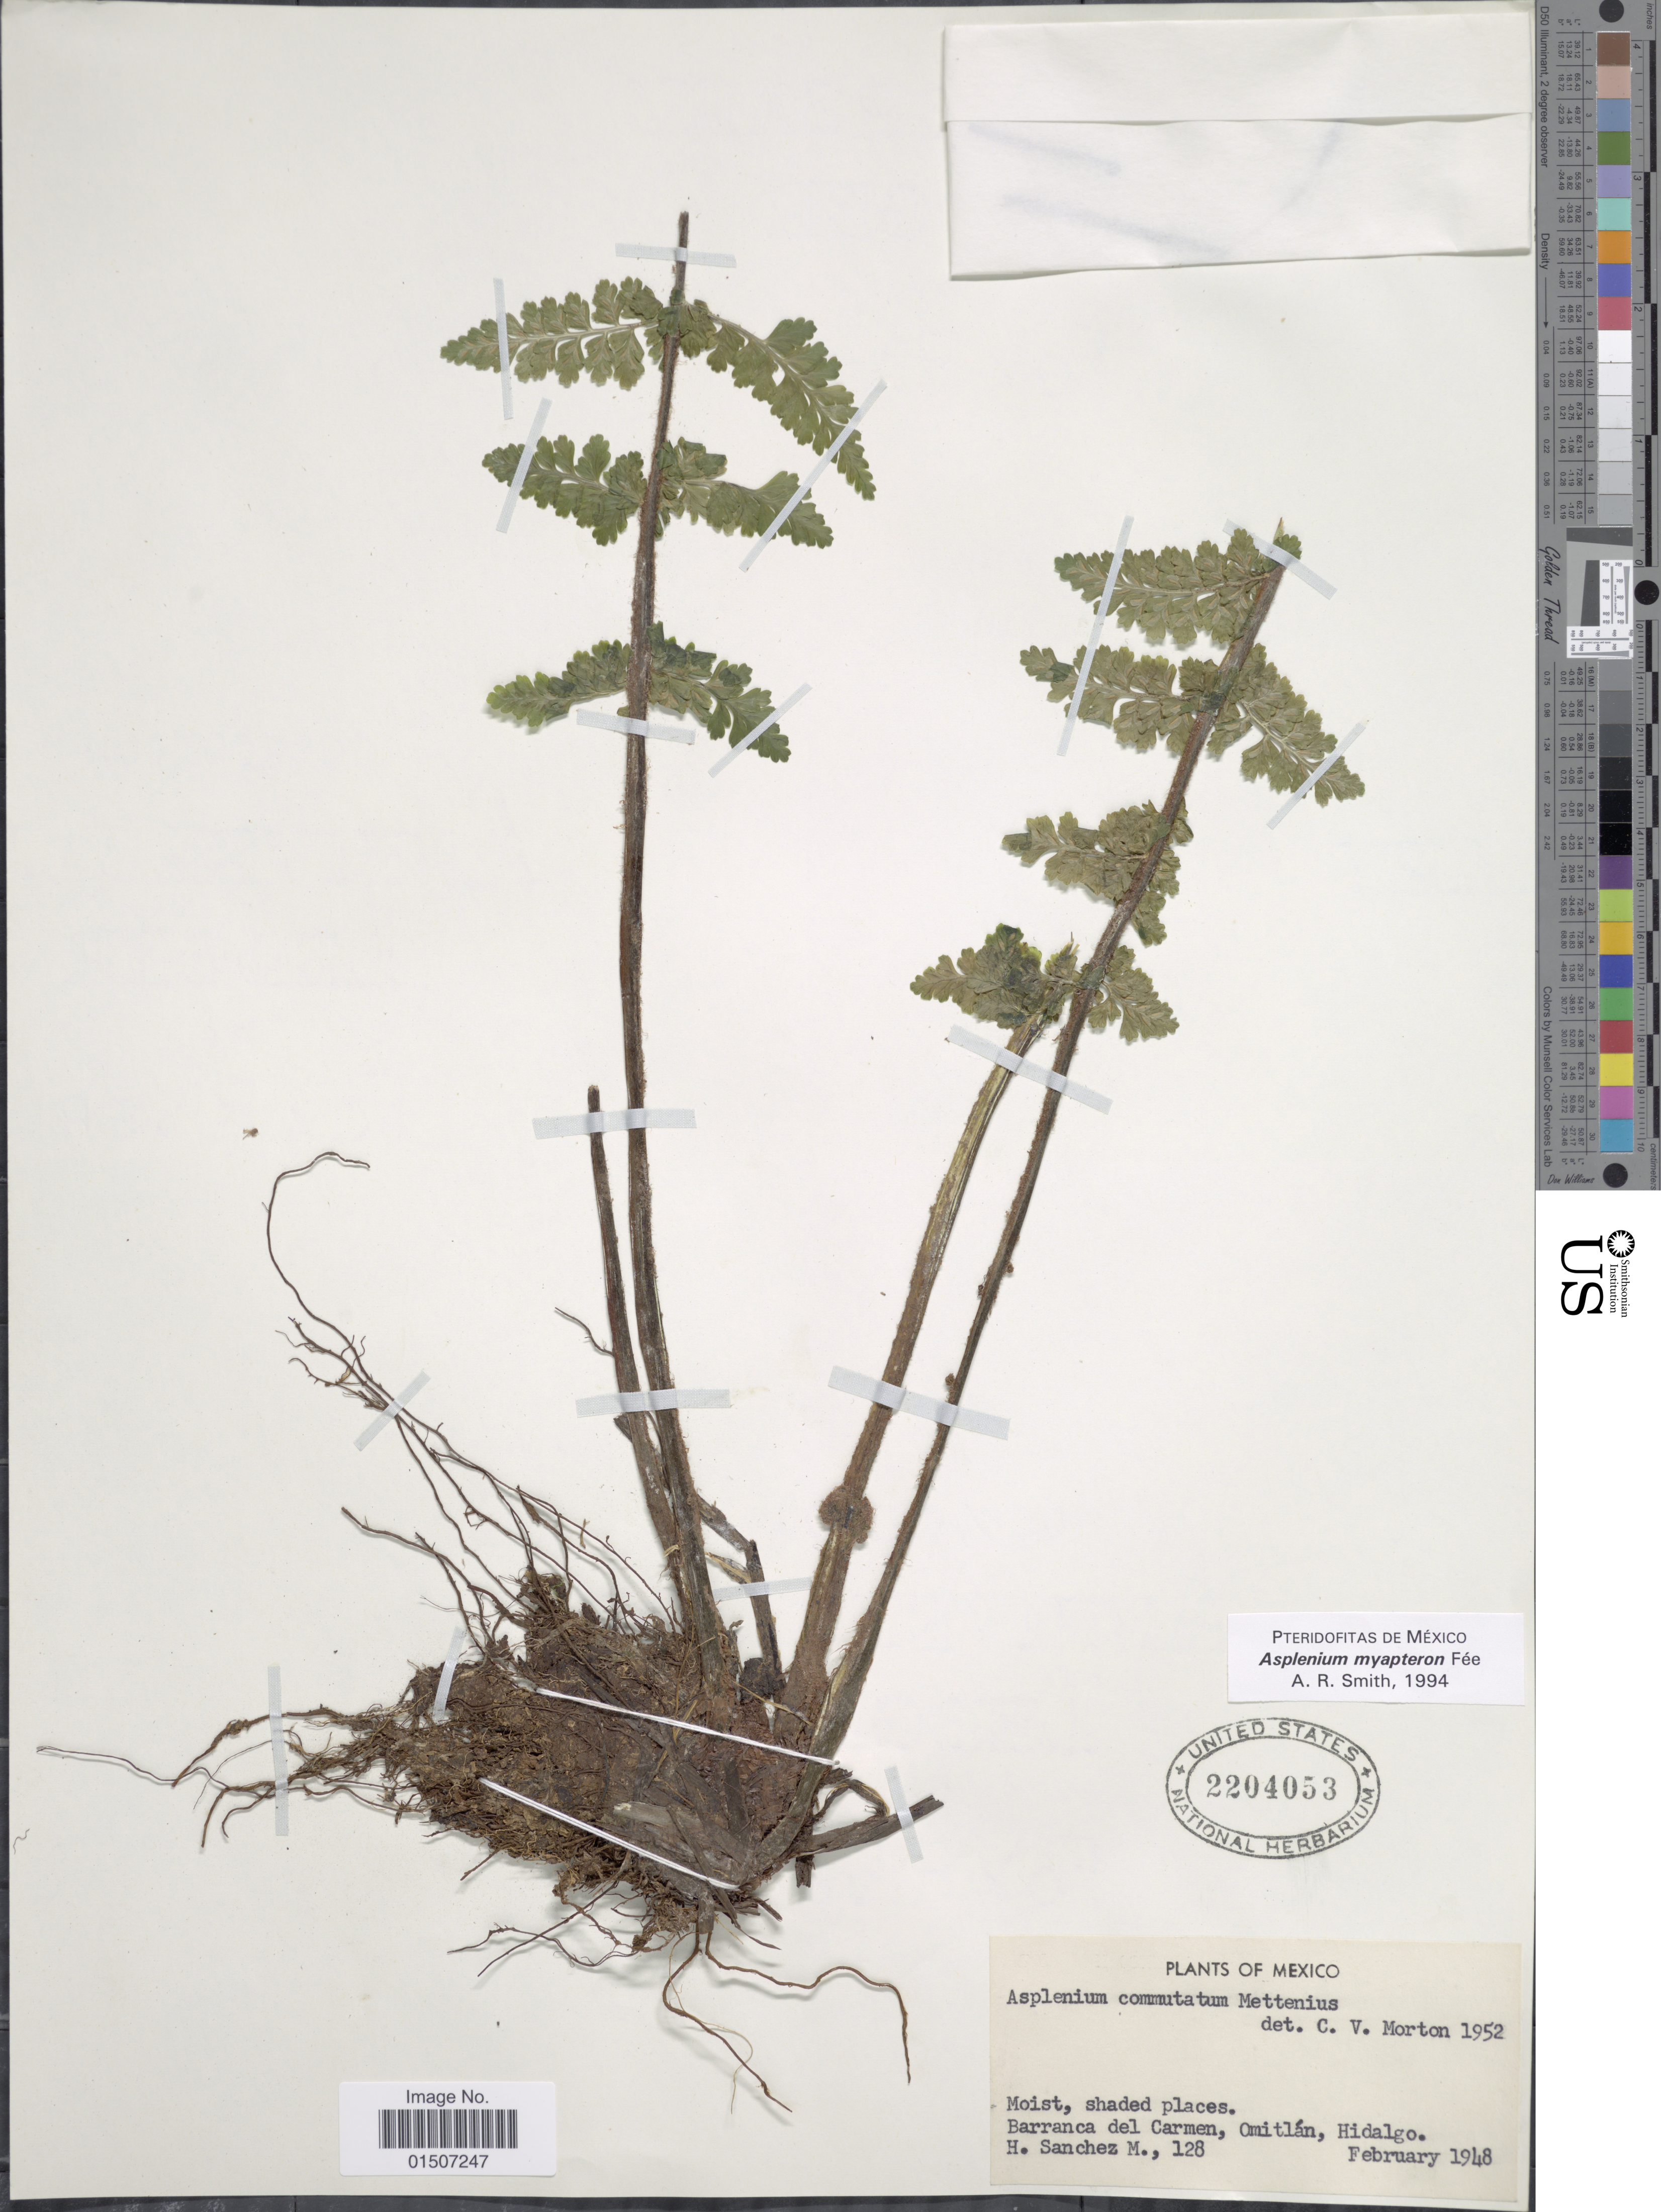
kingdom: Plantae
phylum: Tracheophyta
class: Polypodiopsida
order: Polypodiales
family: Aspleniaceae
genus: Asplenium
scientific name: Asplenium myapteron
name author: Fée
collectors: H. Sánchez-Mejorada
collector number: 128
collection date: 1948-02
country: Mexico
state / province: Hidalgo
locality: Barranca del Carmen, Omitlán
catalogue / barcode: US 2204053